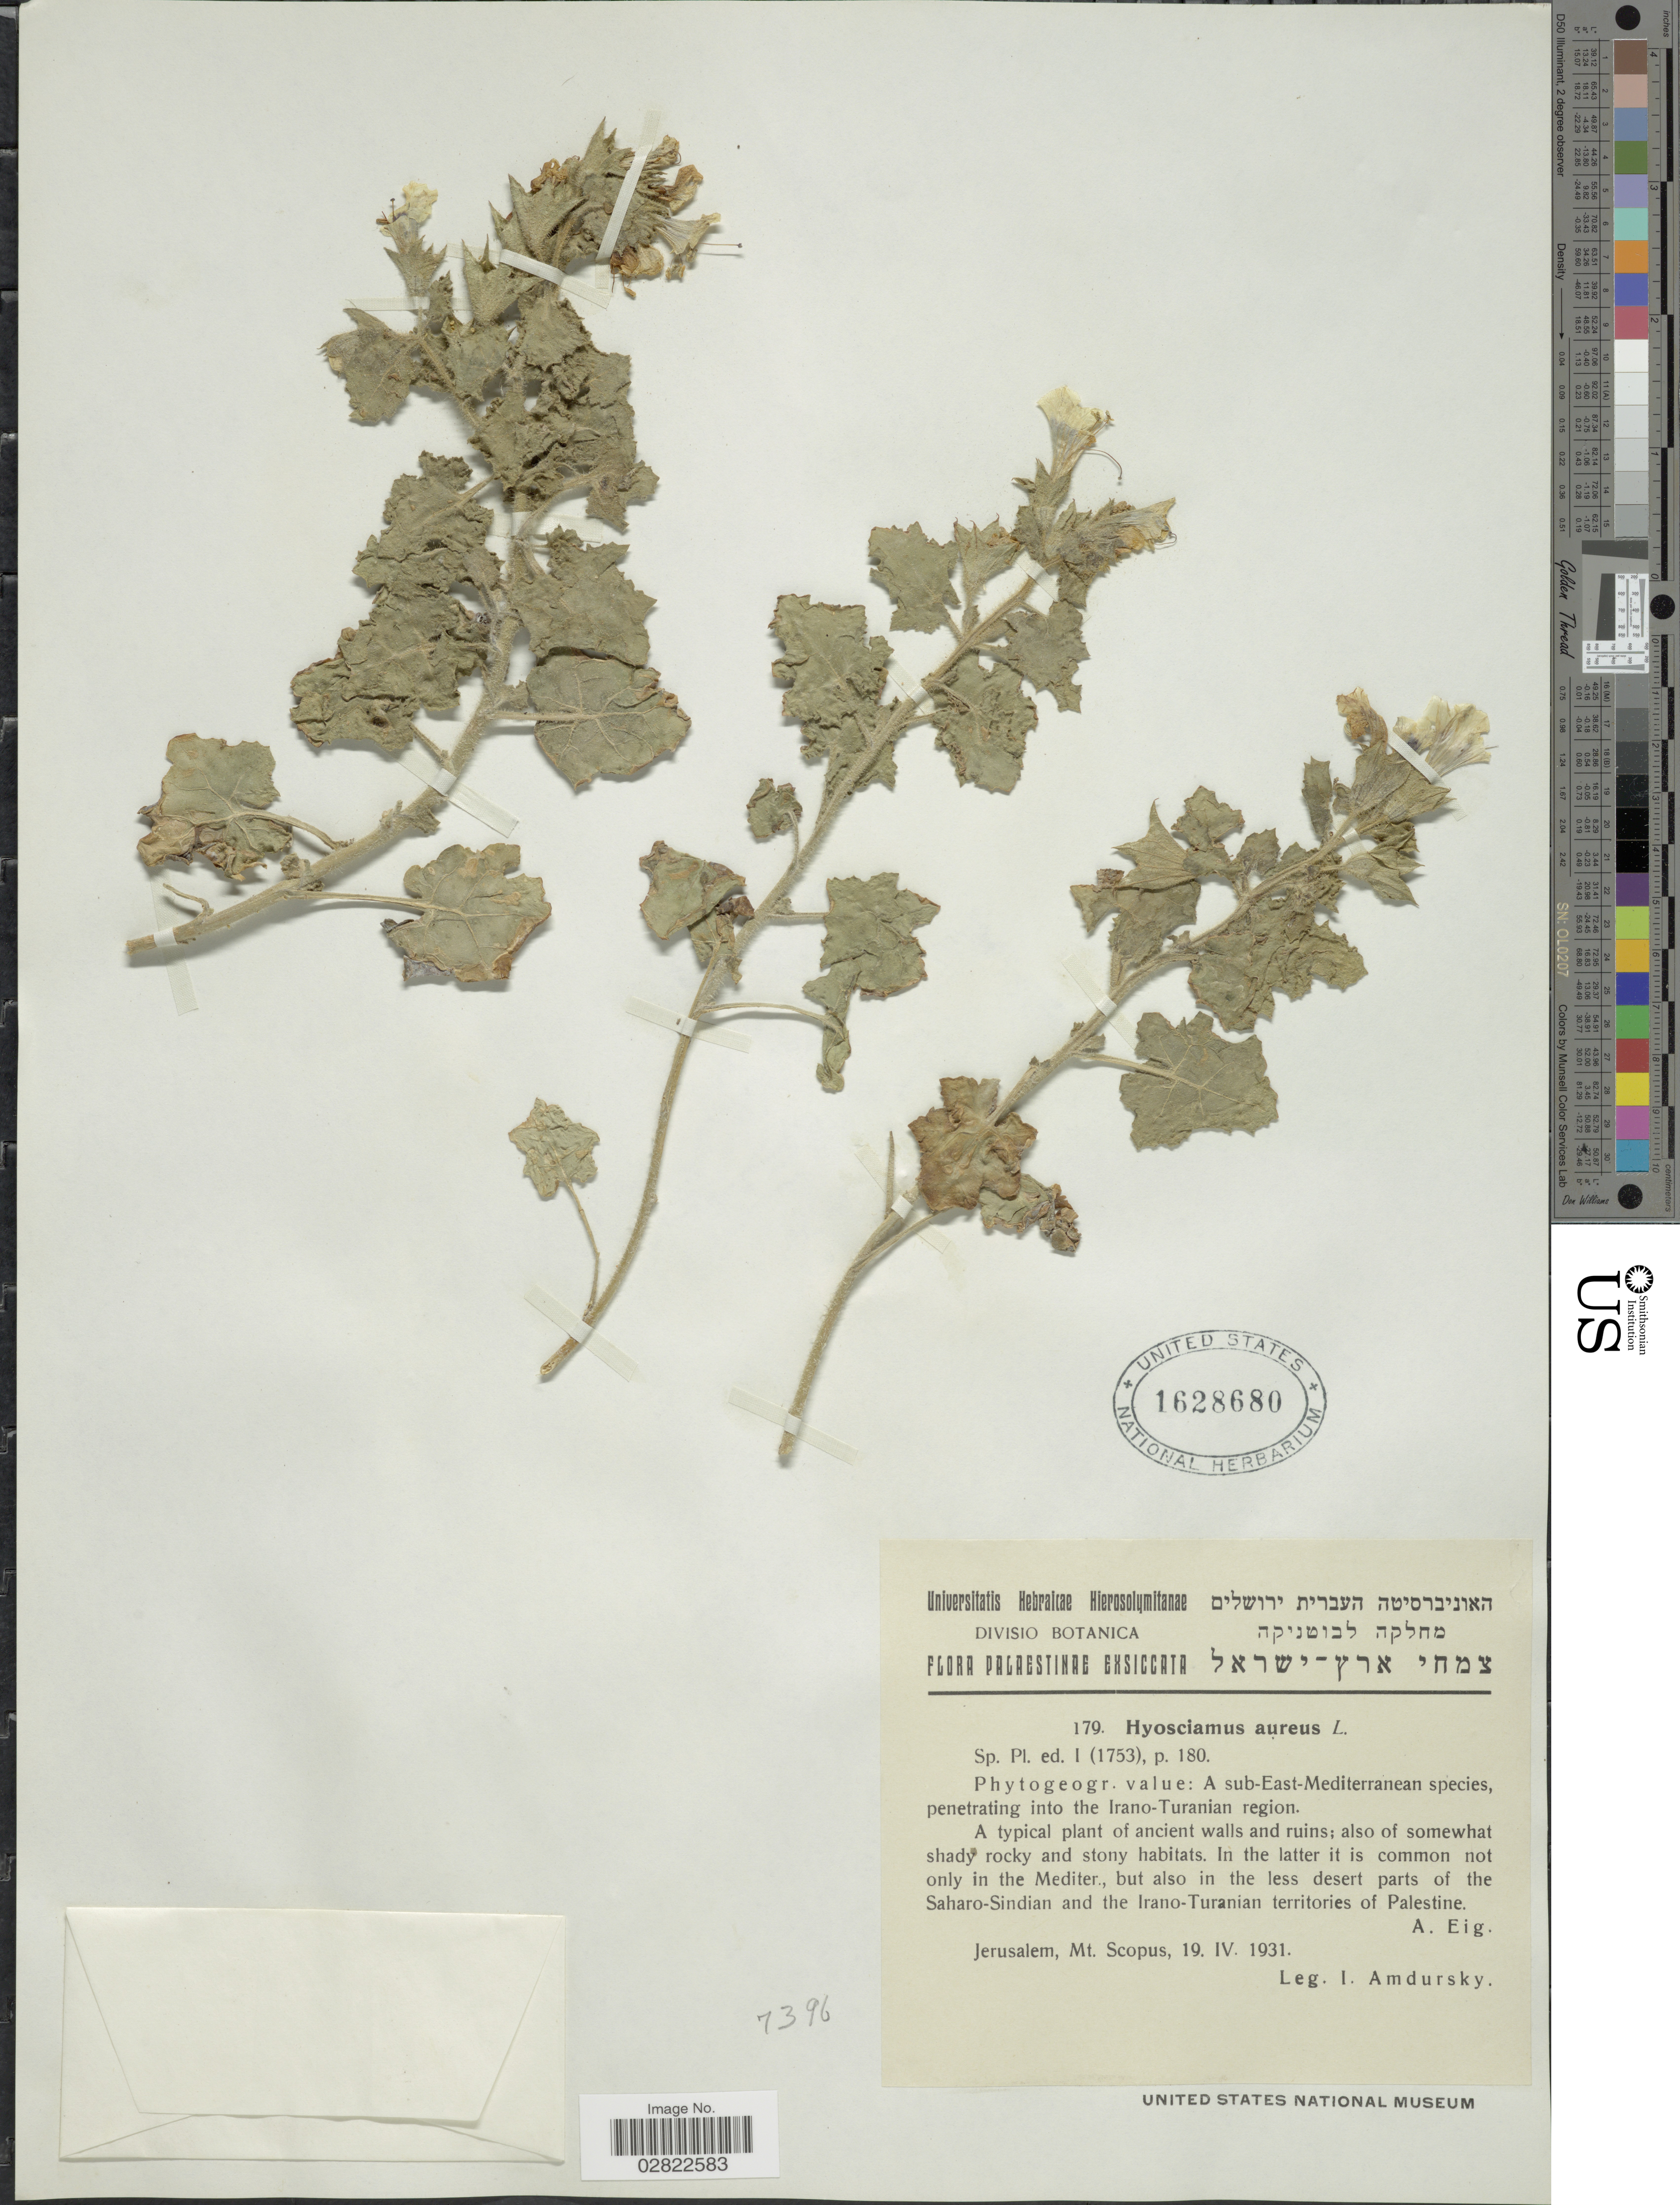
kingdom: Plantae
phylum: Tracheophyta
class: Magnoliopsida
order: Solanales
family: Solanaceae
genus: Hyoscyamus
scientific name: Hyoscyamus aureus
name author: L.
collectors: I. Amdursky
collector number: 179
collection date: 1931-04-19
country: Israel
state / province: Jerusalem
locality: Palaestinae. Mt. Scopus.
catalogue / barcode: US 1628680